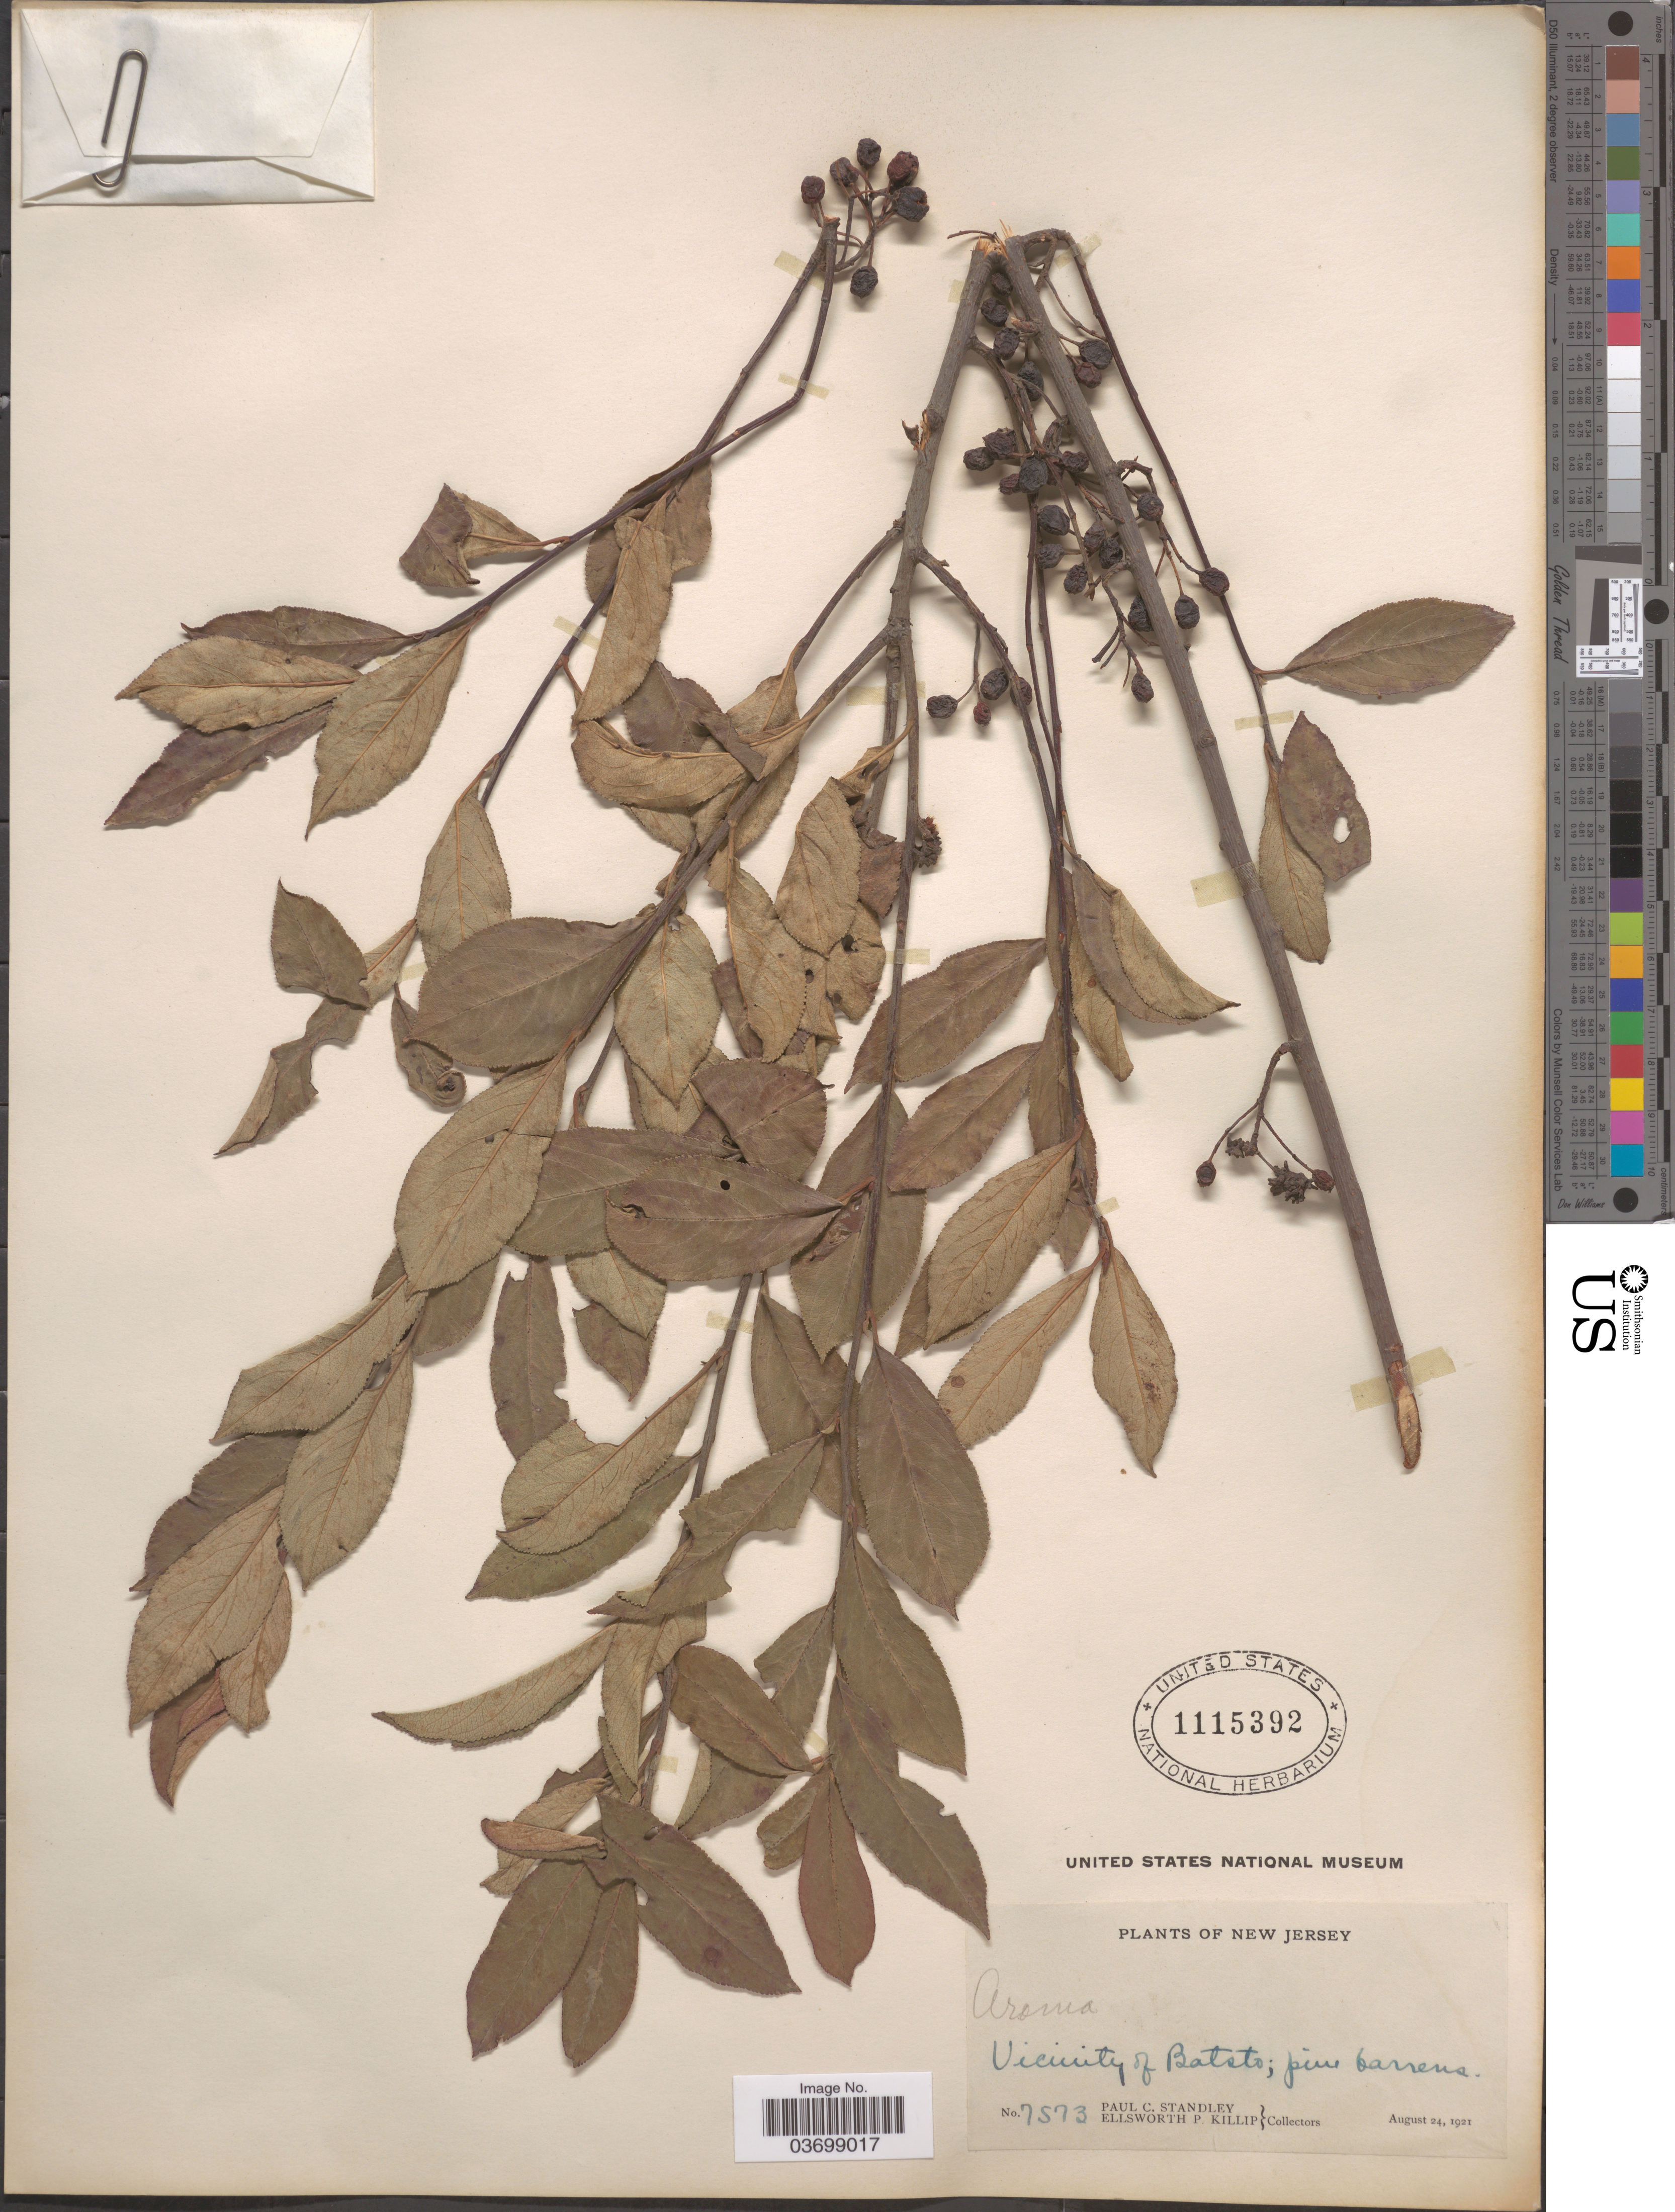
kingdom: Plantae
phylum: Tracheophyta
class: Magnoliopsida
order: Rosales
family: Rosaceae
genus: Aronia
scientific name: Aronia sp.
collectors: P. C. Standley & E. P. Killip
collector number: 7573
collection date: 1921-08-24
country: United States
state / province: New Jersey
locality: Vicinity of Batsto.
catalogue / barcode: US 1115392